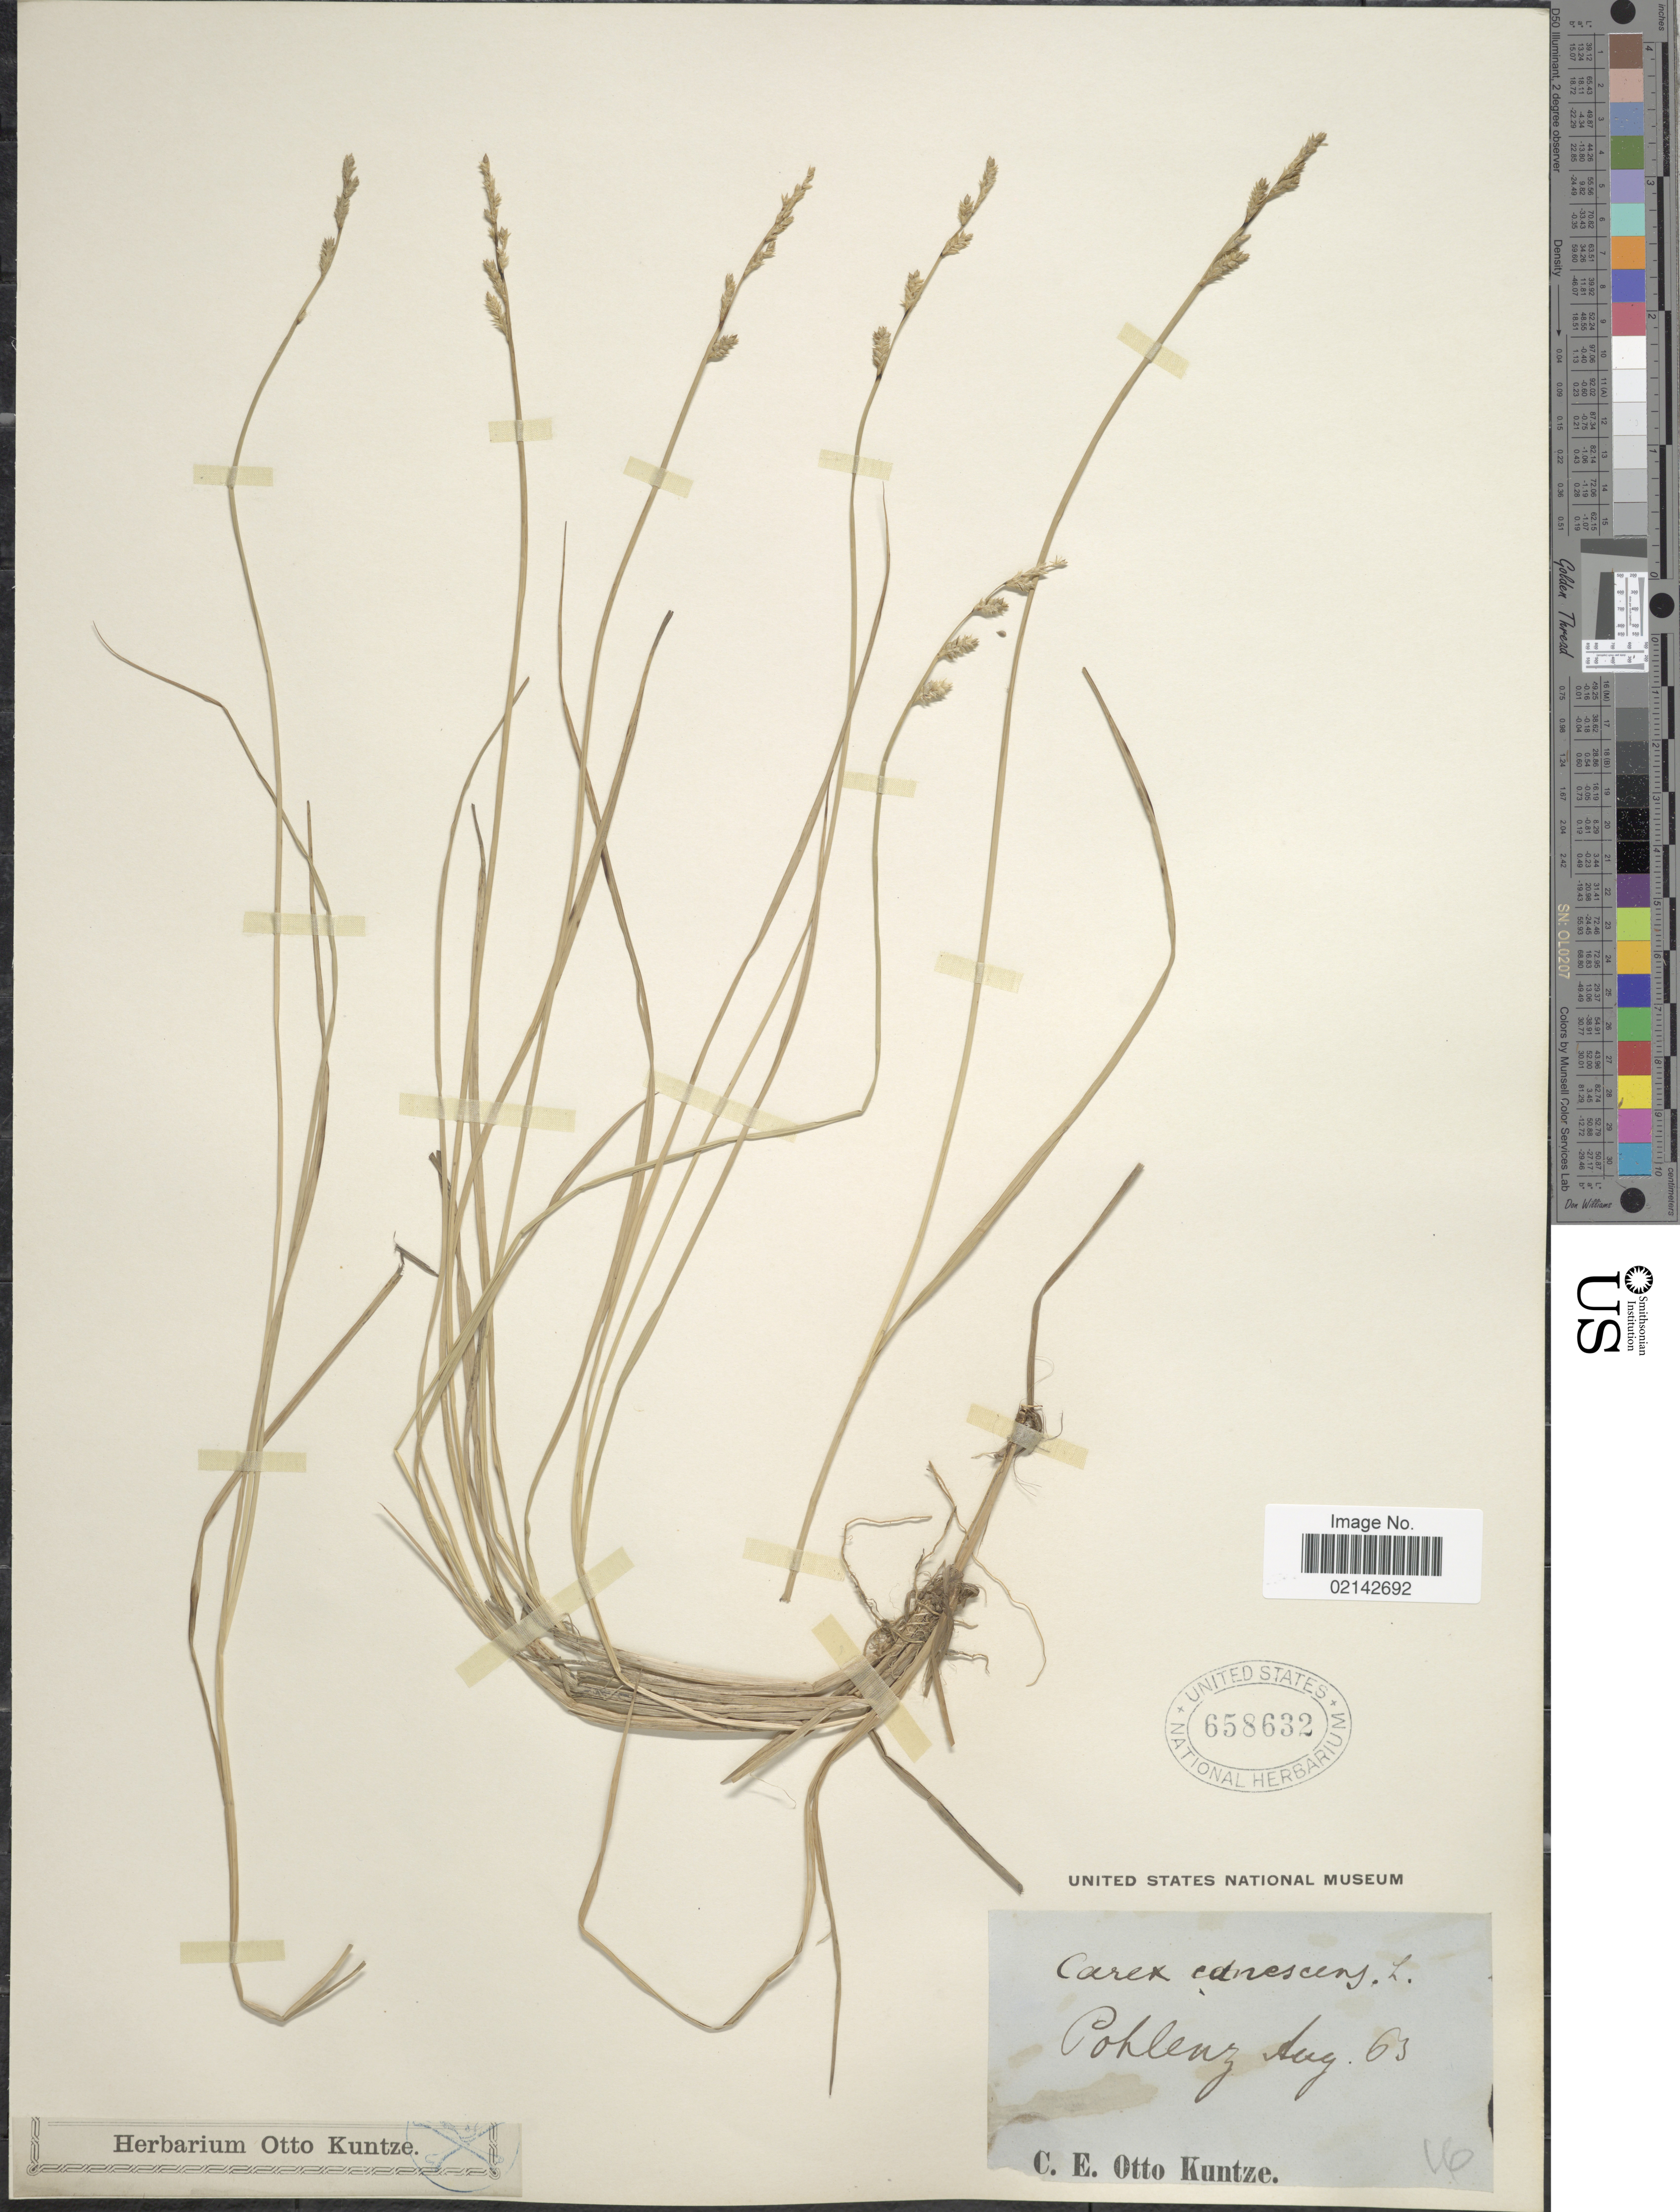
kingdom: Plantae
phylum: Tracheophyta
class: Liliopsida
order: Poales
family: Cyperaceae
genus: Carex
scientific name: Carex canescens var. canescens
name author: L.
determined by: Strong, Mark T., (BOT), Smithsonian Institution - National Museum of Natural History (UNITED STATES)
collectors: C.E.O. Kuntze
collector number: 16*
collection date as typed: Transcribed d/m/y: /8/63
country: Germany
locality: Coblenz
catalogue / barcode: US 658632